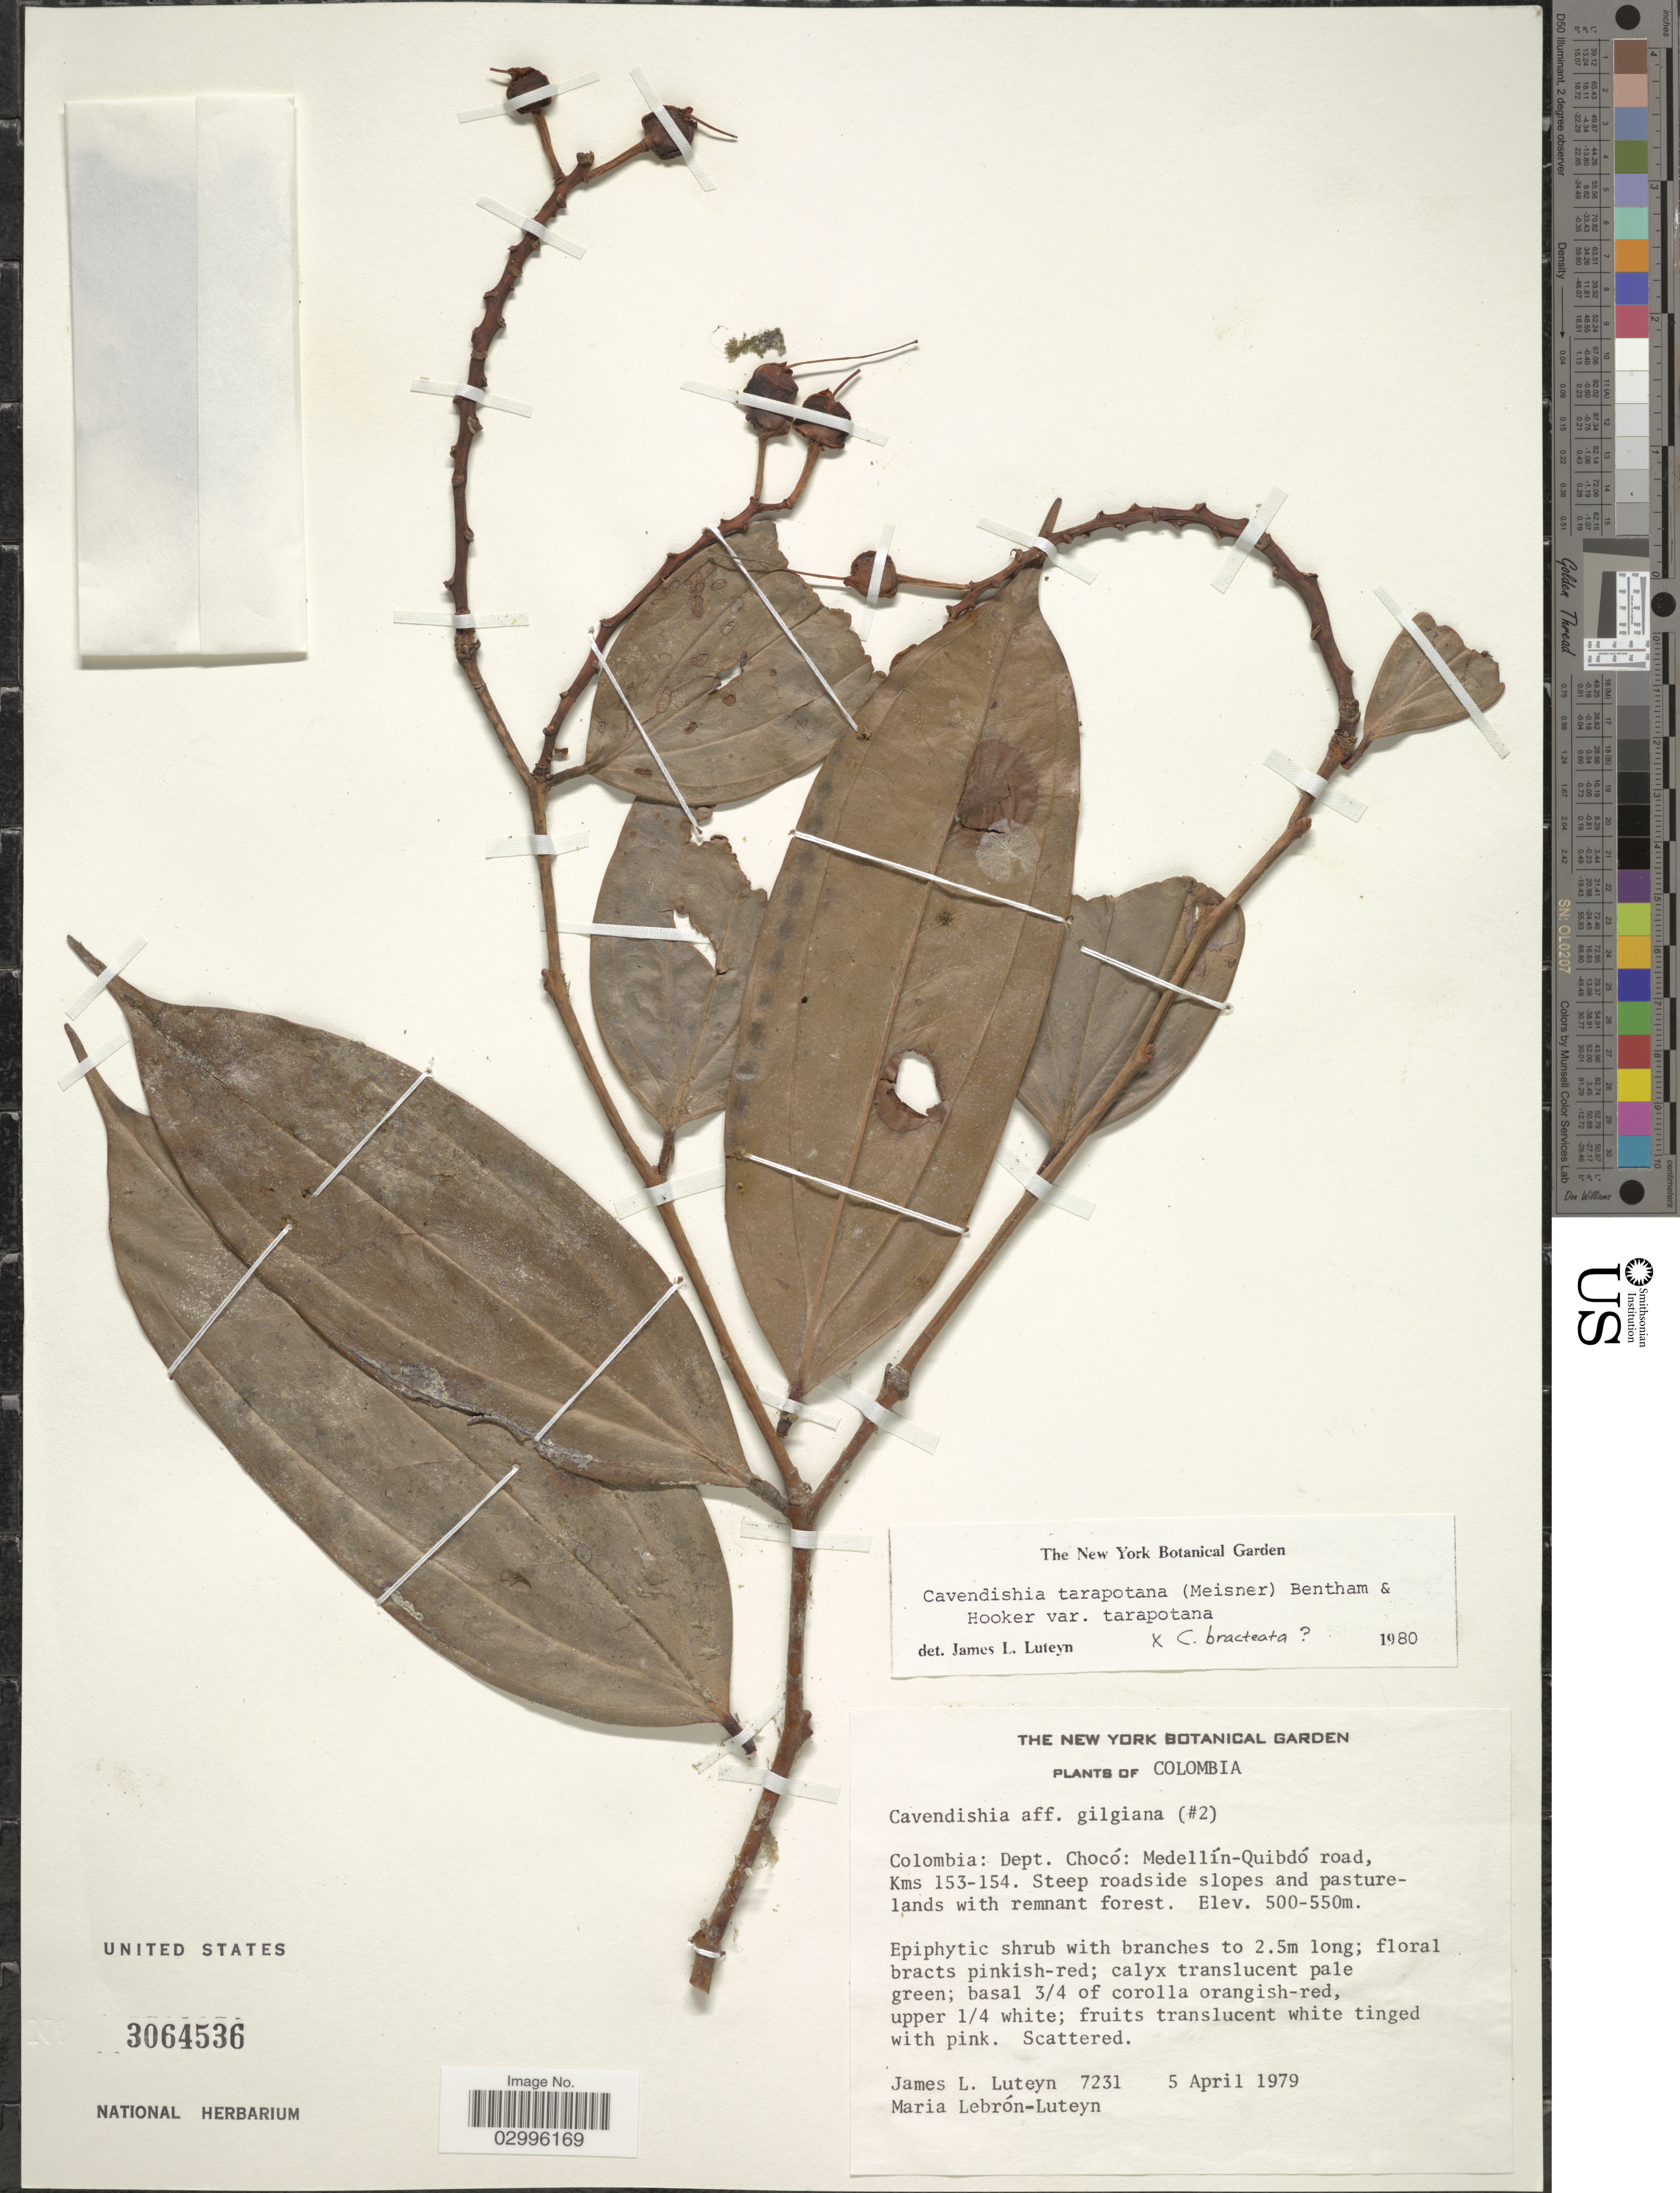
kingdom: Plantae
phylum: Tracheophyta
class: Magnoliopsida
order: Ericales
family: Ericaceae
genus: Cavendishia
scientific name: Cavendishia tarapotana var. tarapotana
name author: (Meisn.) Benth. & Hook.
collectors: J. L. Luteyn & M. L. Lebrón-Luteyn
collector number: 7231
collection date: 1979-04-05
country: Colombia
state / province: Chocó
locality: Dept. Chocó: Medellín-Quibdó road, Kms 153-154. Steep roadside slopes and pasturelands with remnant forest.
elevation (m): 500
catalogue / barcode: US 3064536